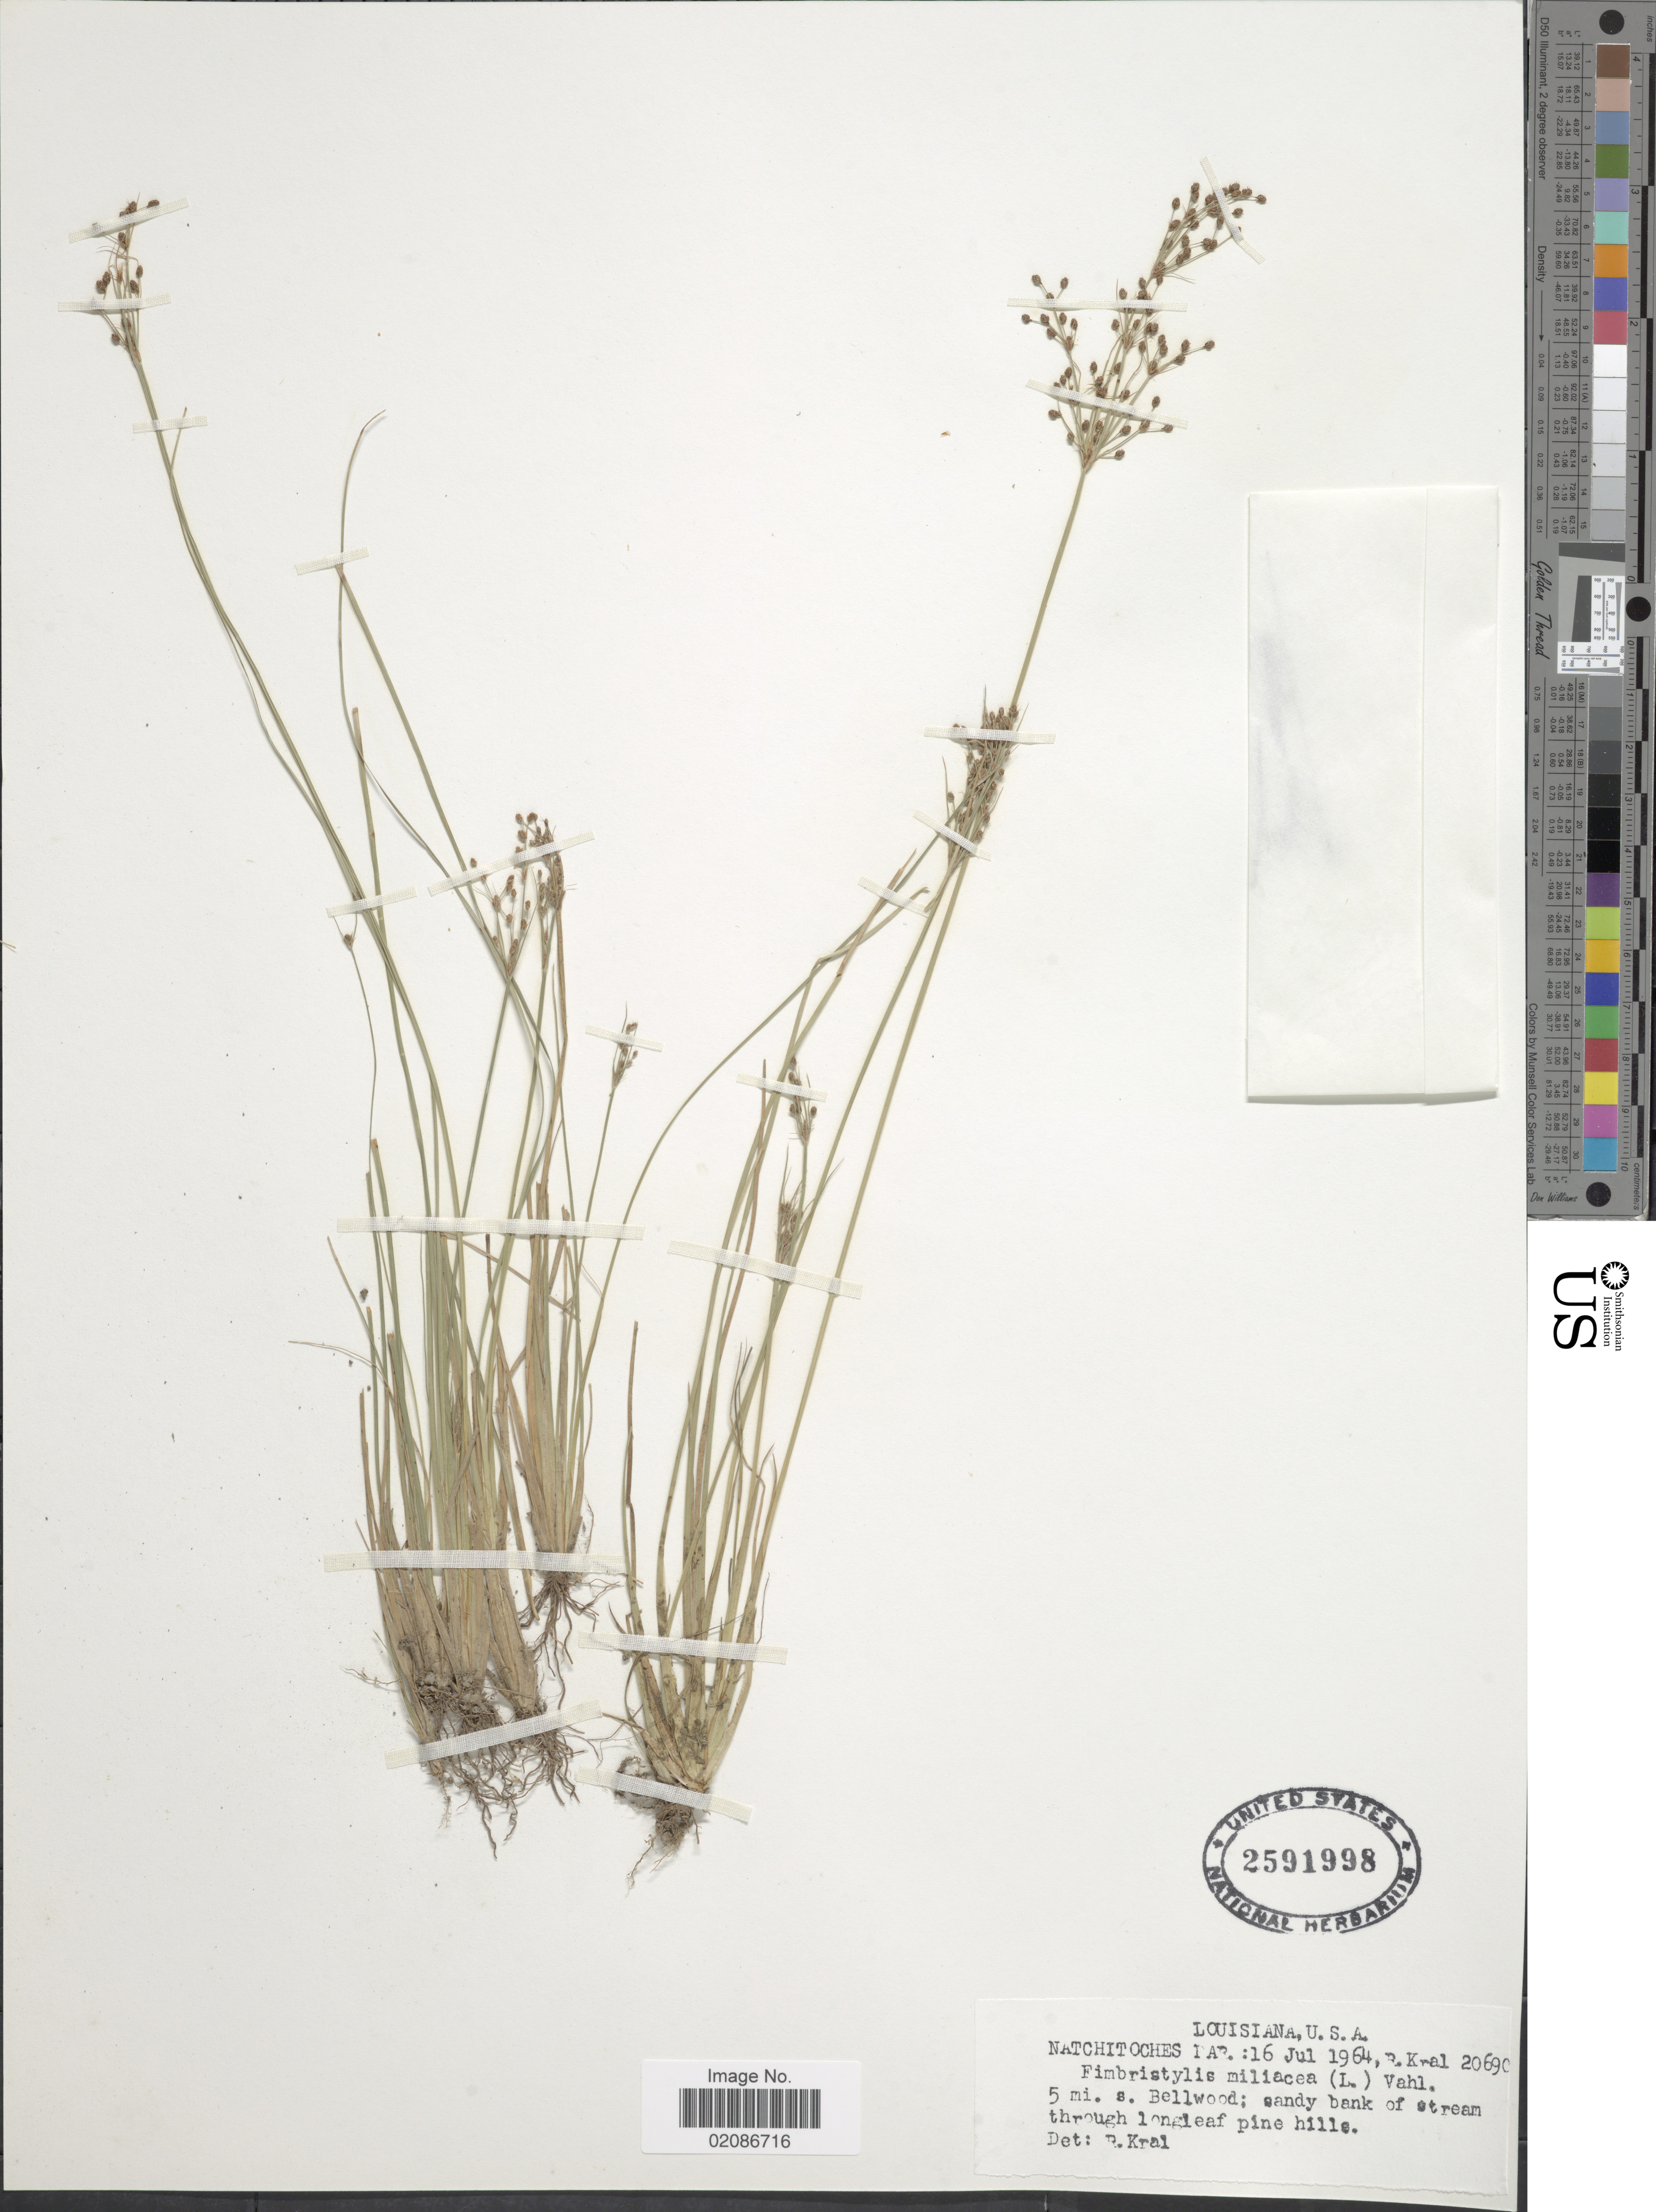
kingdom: Plantae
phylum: Tracheophyta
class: Liliopsida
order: Poales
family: Cyperaceae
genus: Fimbristylis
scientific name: Fimbristylis littoralis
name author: Gaudich.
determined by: Strong, M. T., (US), Smithsonian Institution - National Museum of Natural History (UNITED STATES)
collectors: R. Kral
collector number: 20690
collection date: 1964-07-16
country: United States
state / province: Louisiana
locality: U.S.A. Natchitoches Par. 5 mi. s. Bellwood; sandy bank of stream through longleaf pine hills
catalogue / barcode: US 2591998